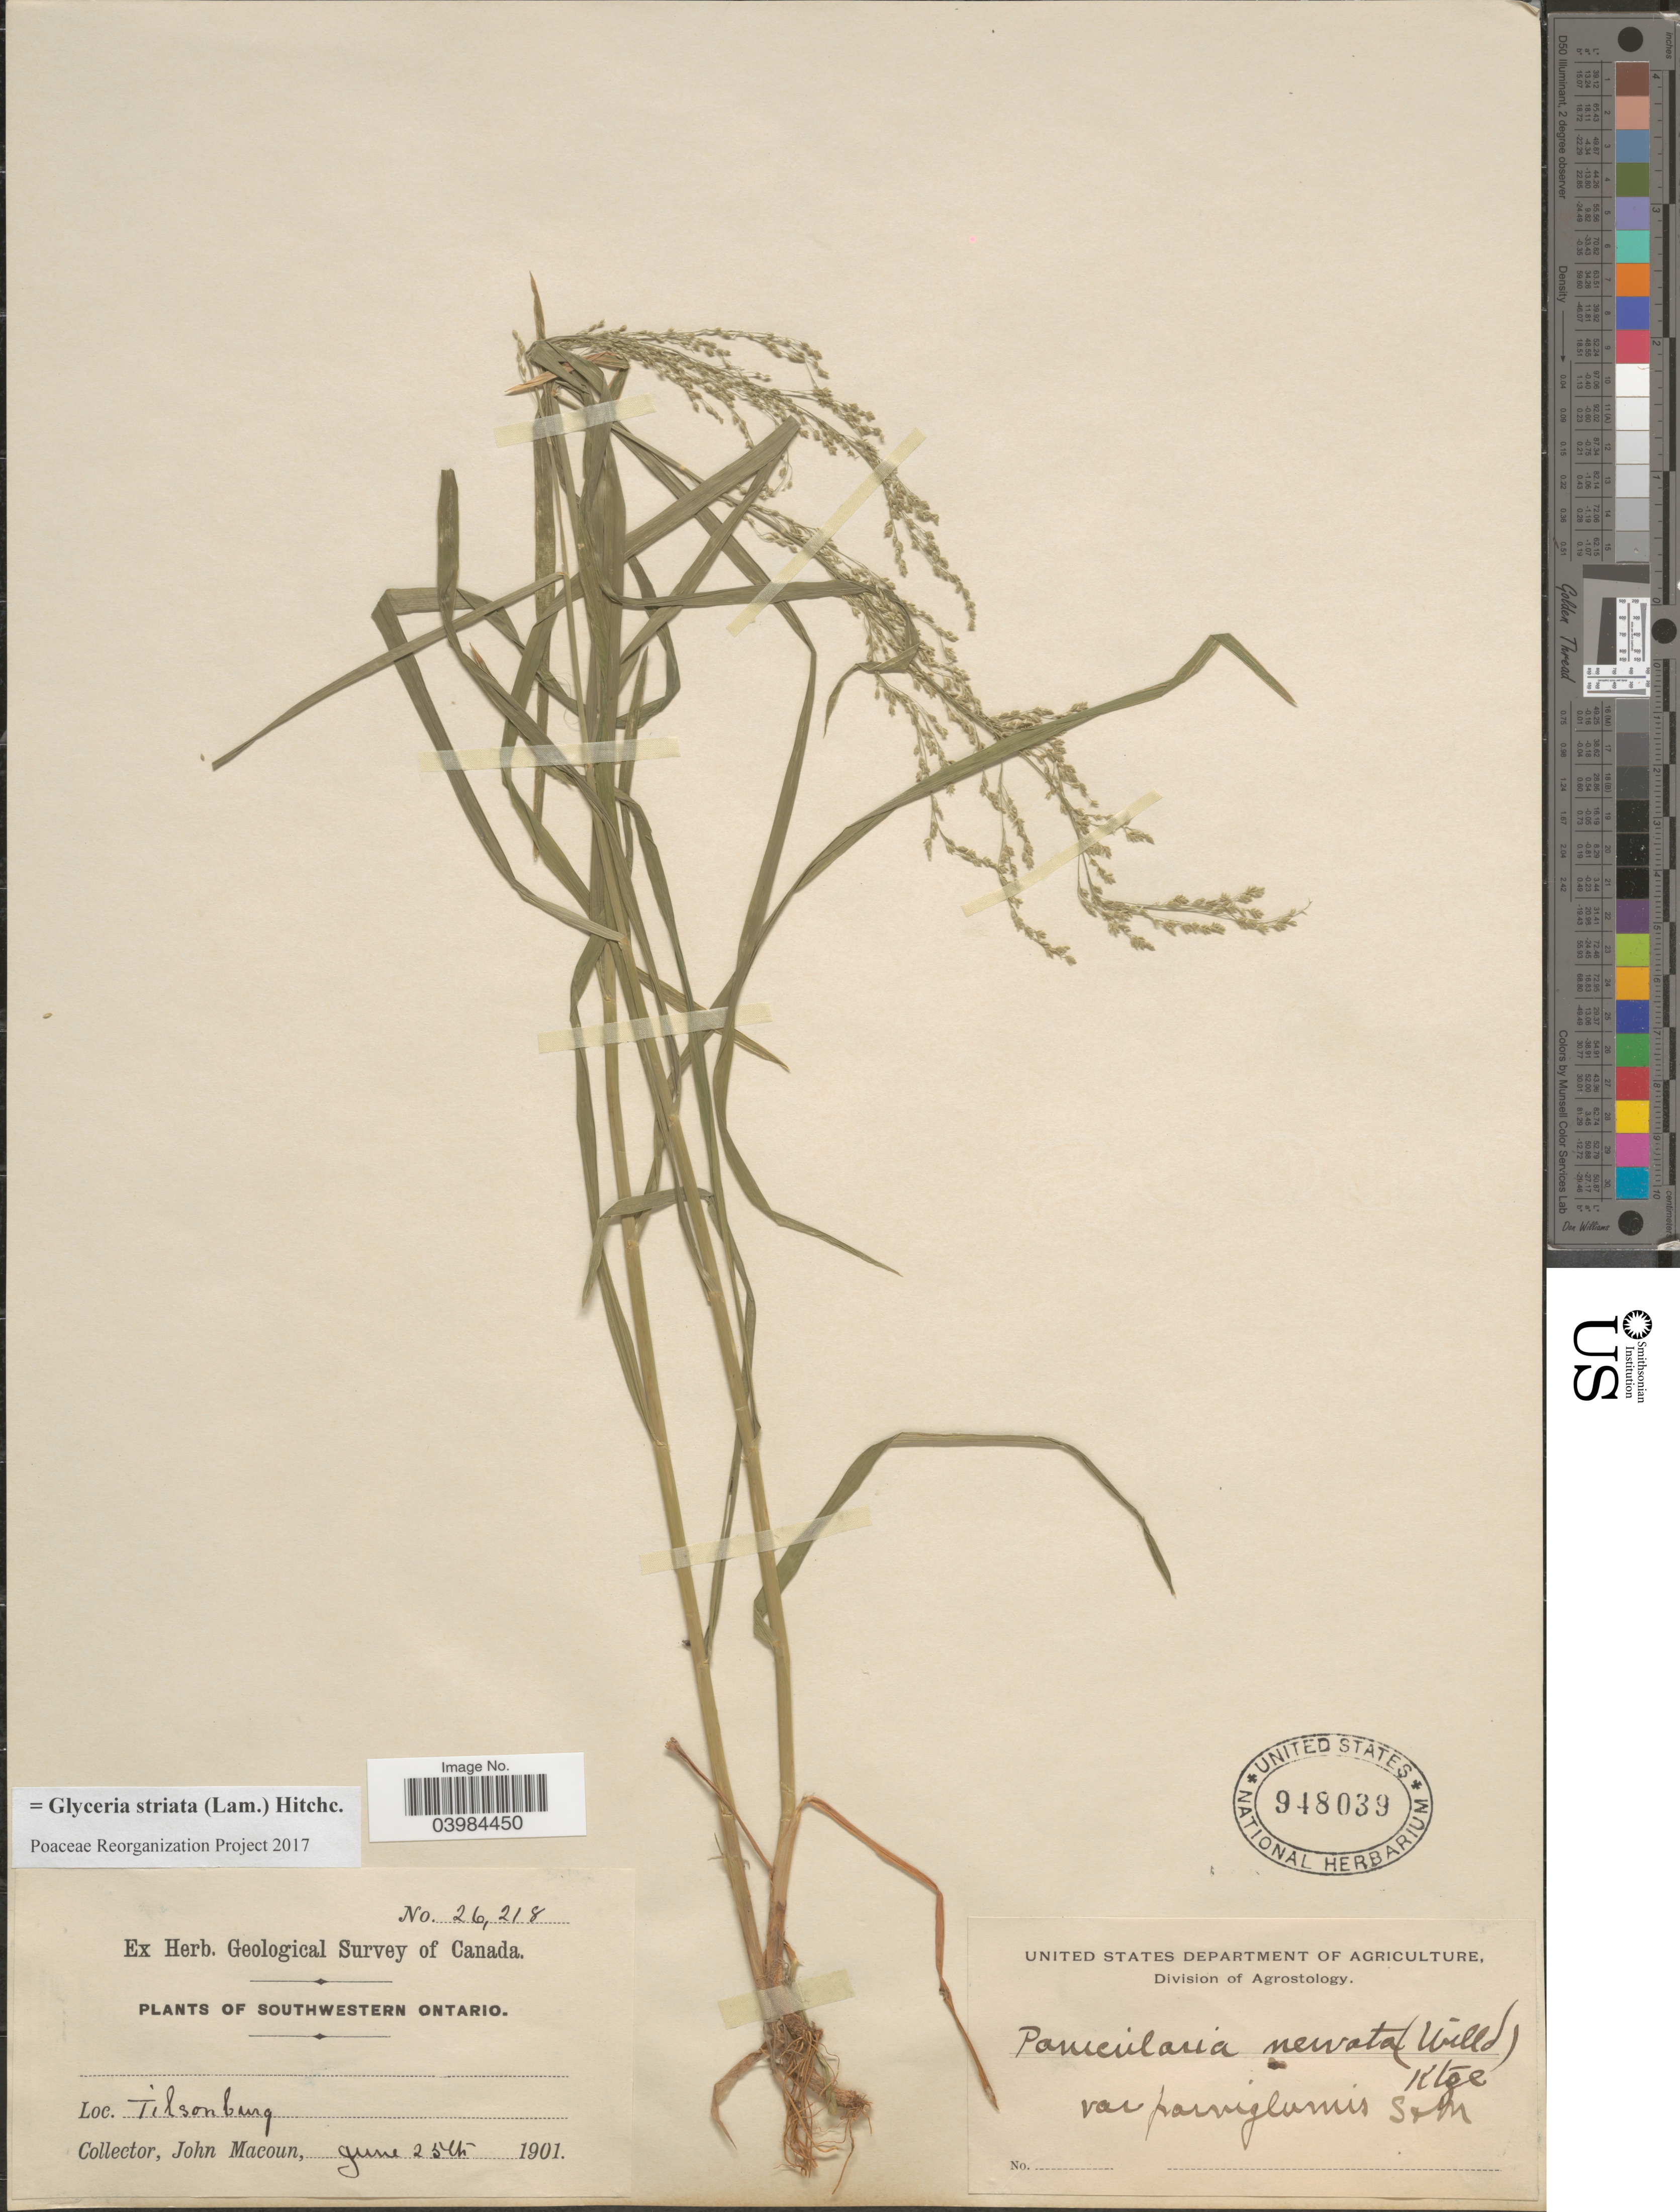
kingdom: Plantae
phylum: Tracheophyta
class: Liliopsida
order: Poales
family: Poaceae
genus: Glyceria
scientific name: Glyceria striata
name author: (Lam.) Hitchc.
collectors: J. Macoun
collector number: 26218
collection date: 1901-06-25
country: Canada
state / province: Ontario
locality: Southwestern Ontario. Tilsonburg.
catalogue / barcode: US 948039